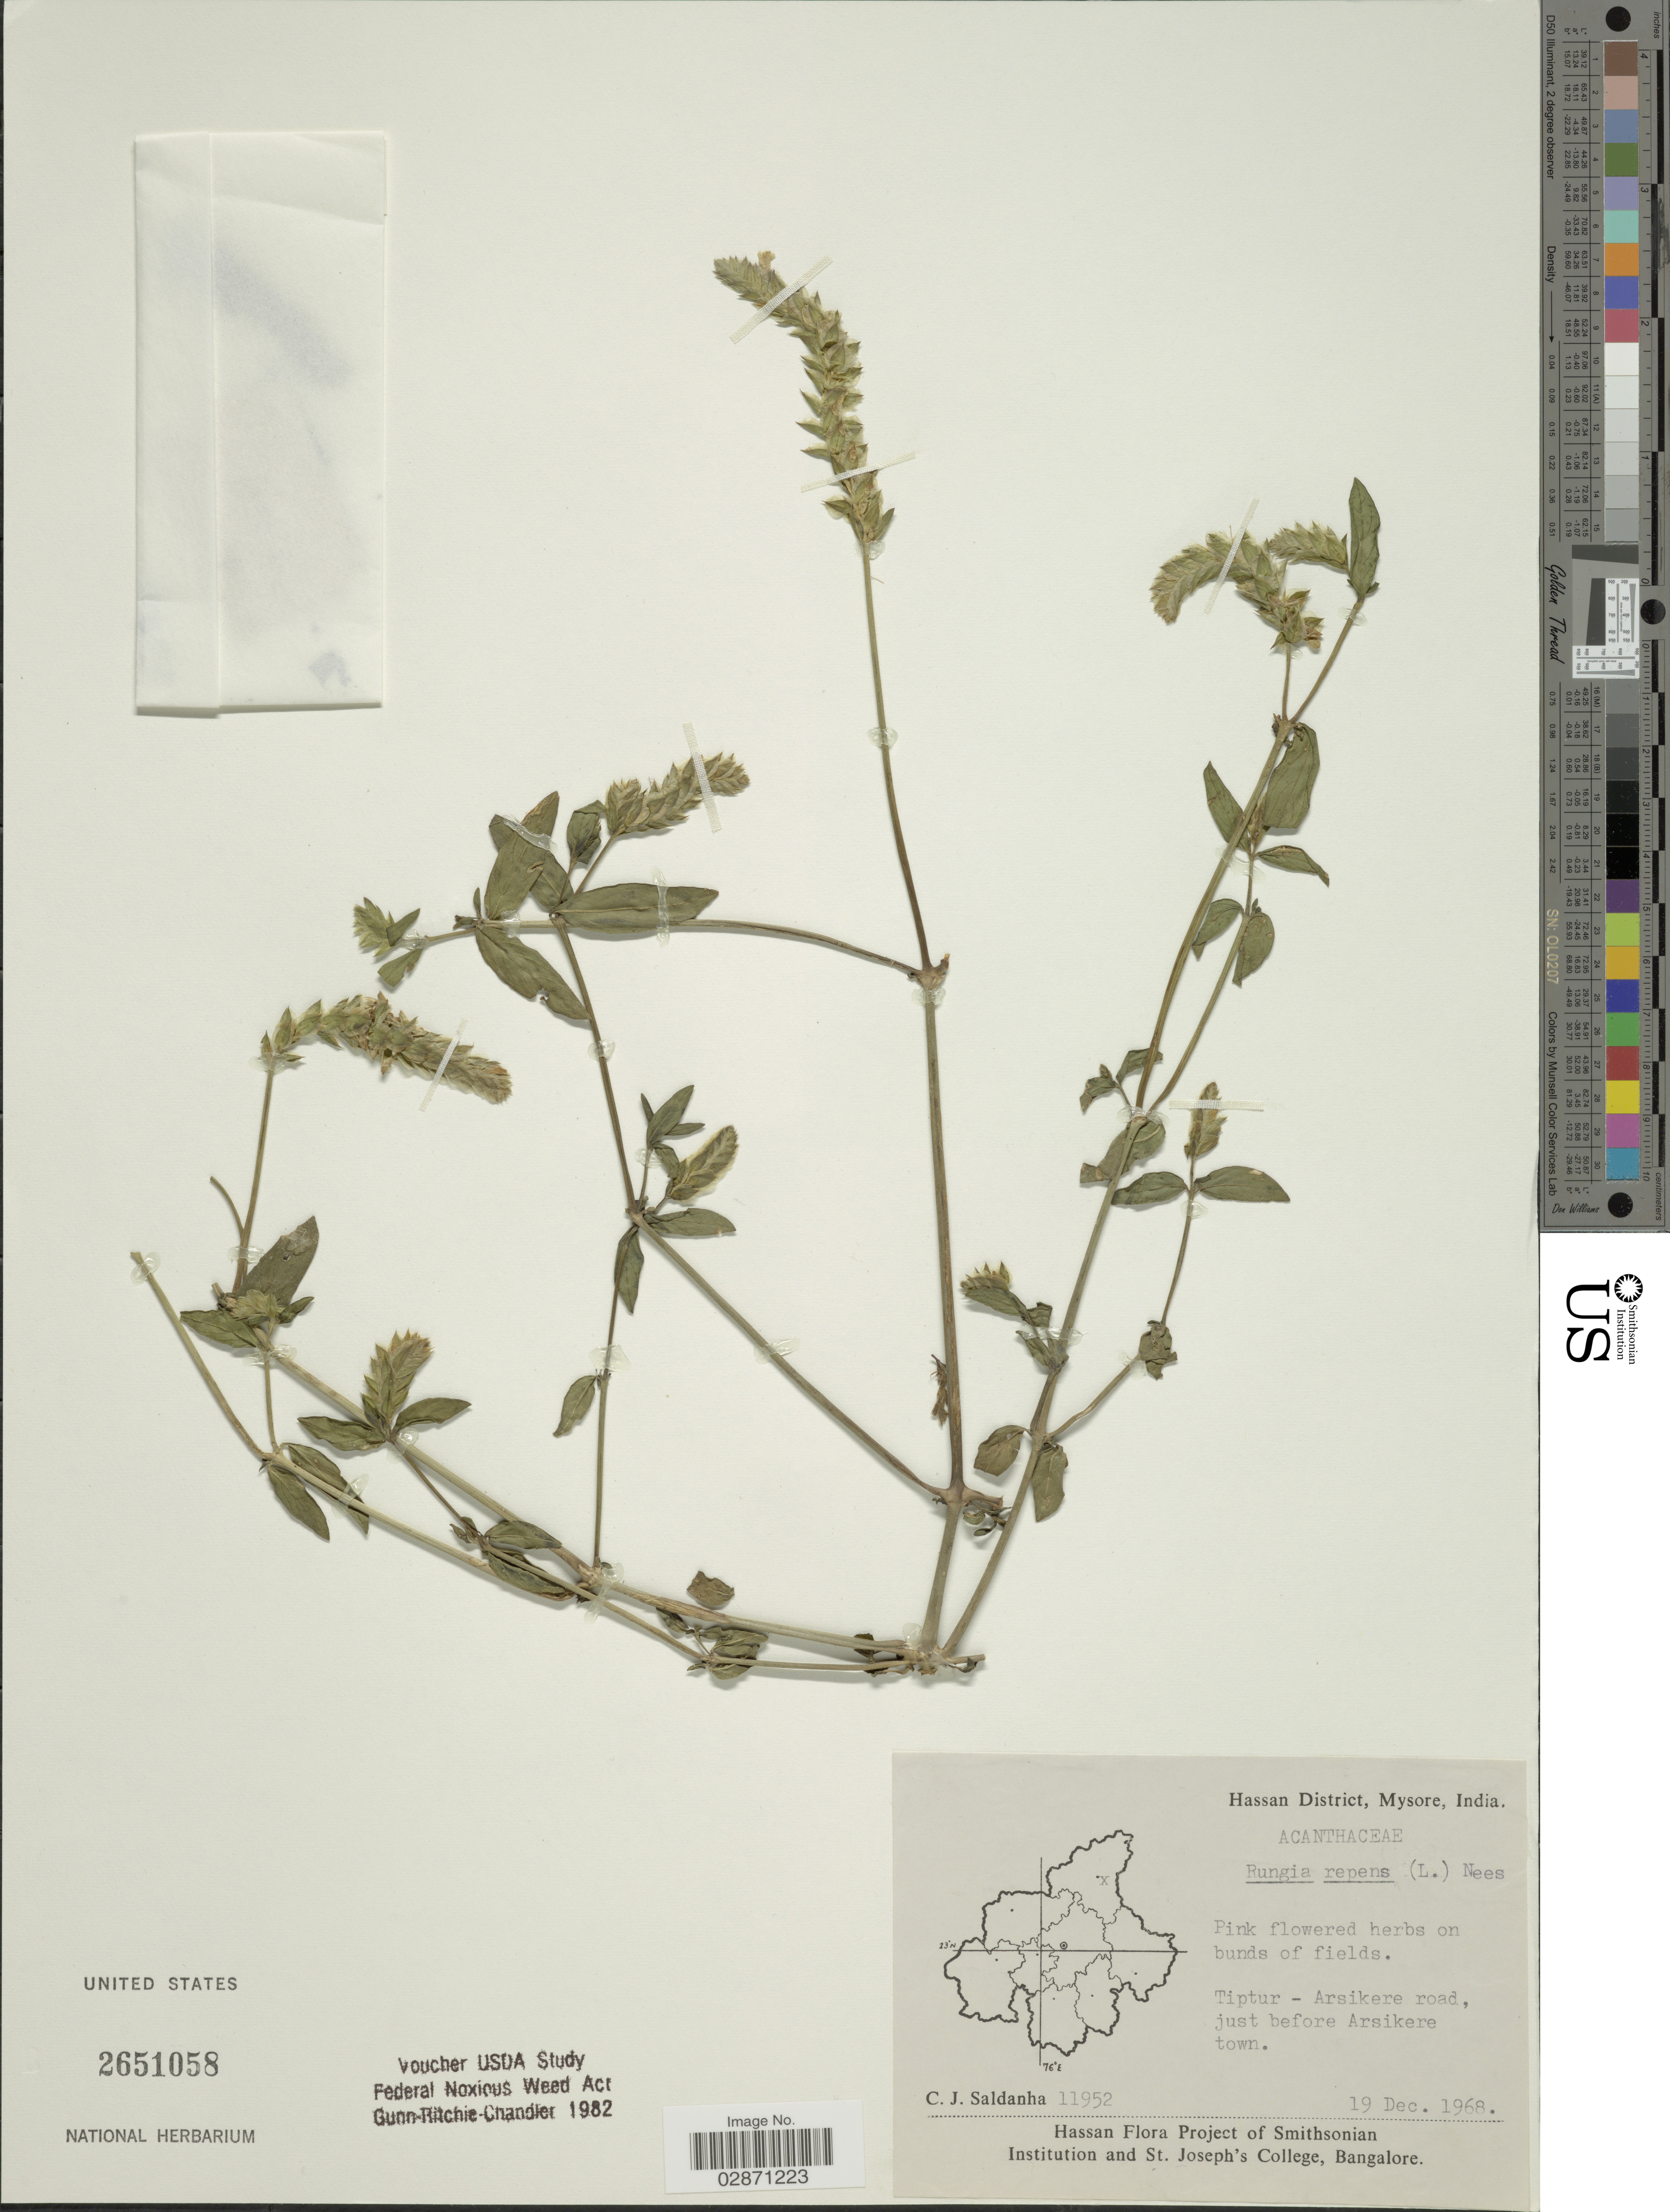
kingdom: Plantae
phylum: Tracheophyta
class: Magnoliopsida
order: Lamiales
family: Acanthaceae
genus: Rungia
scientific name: Rungia repens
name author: (L.) Nees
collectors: C. J. Saldanha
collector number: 11952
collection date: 1968-12-19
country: India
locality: Hassan District, Mysore. Tiptur - Arsikere road, just below before Arsikere town.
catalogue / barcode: US 2651058